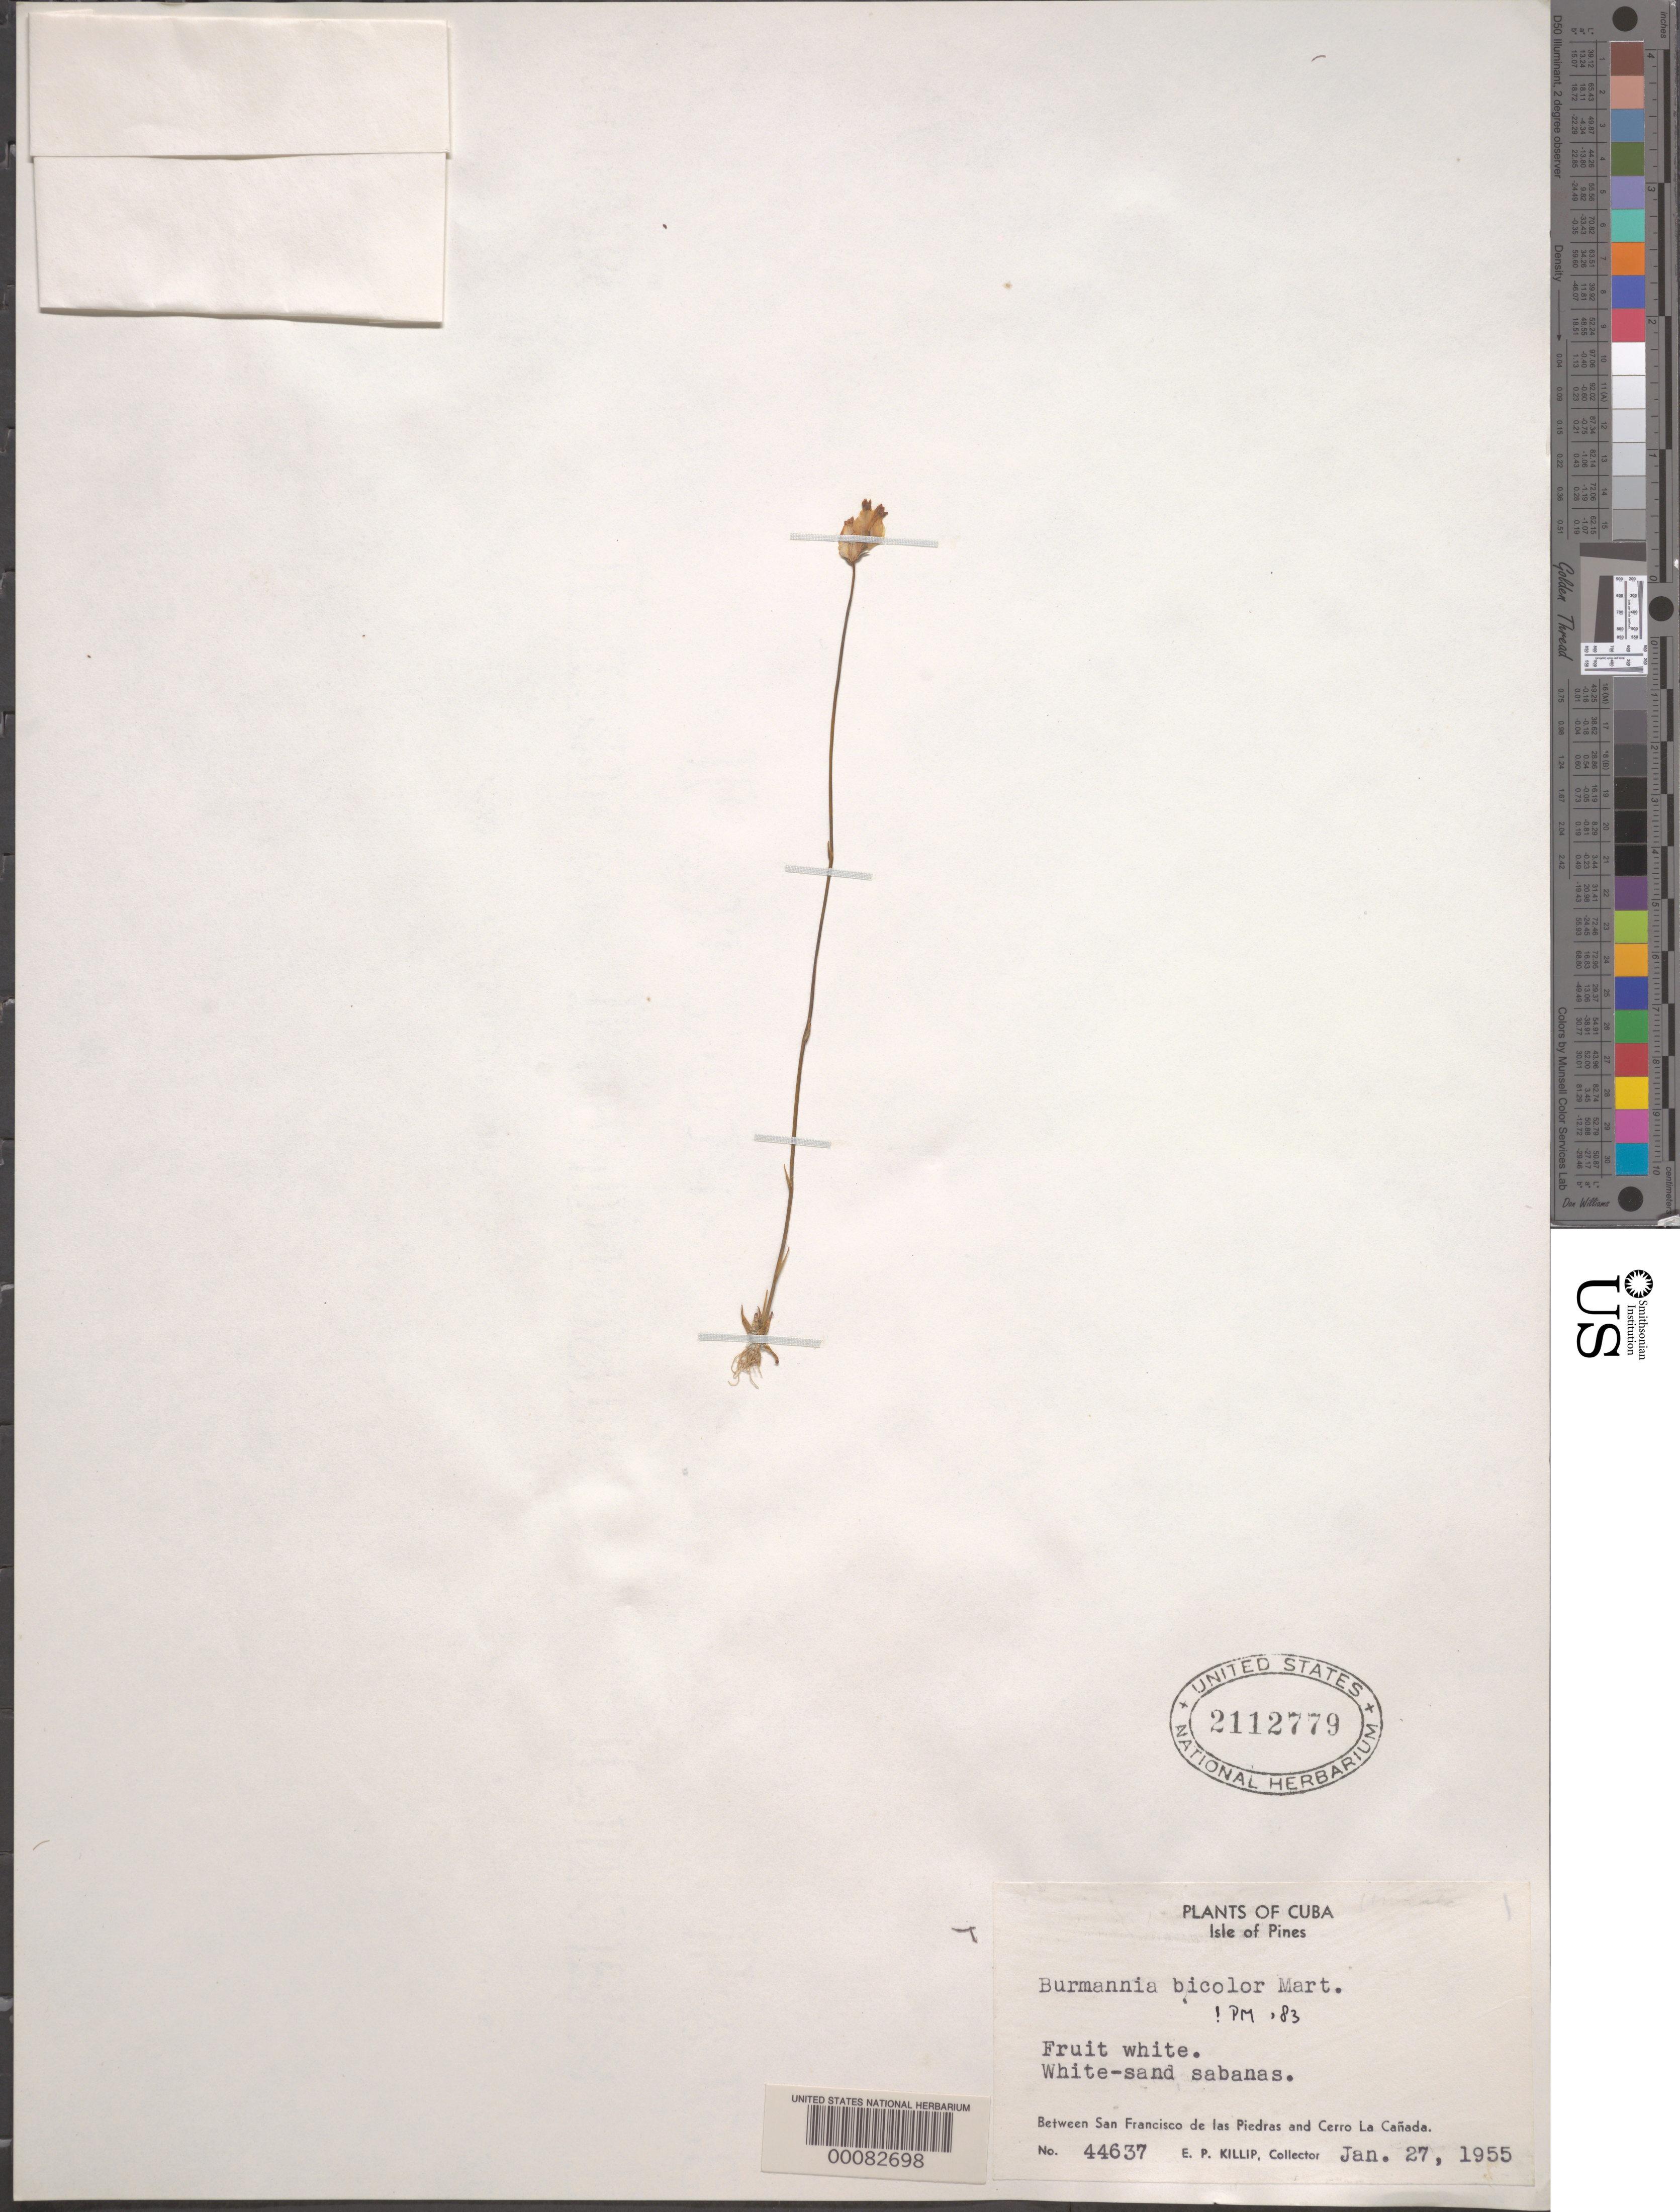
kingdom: Plantae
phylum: Tracheophyta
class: Liliopsida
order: Dioscoreales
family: Burmanniaceae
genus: Burmannia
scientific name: Burmannia bicolor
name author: Mart.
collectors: E. P. Killip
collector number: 44637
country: Cuba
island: Isle of Pines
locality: Between San Francisco de las Piedras and Cerro La Canada.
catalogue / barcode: US 2112779